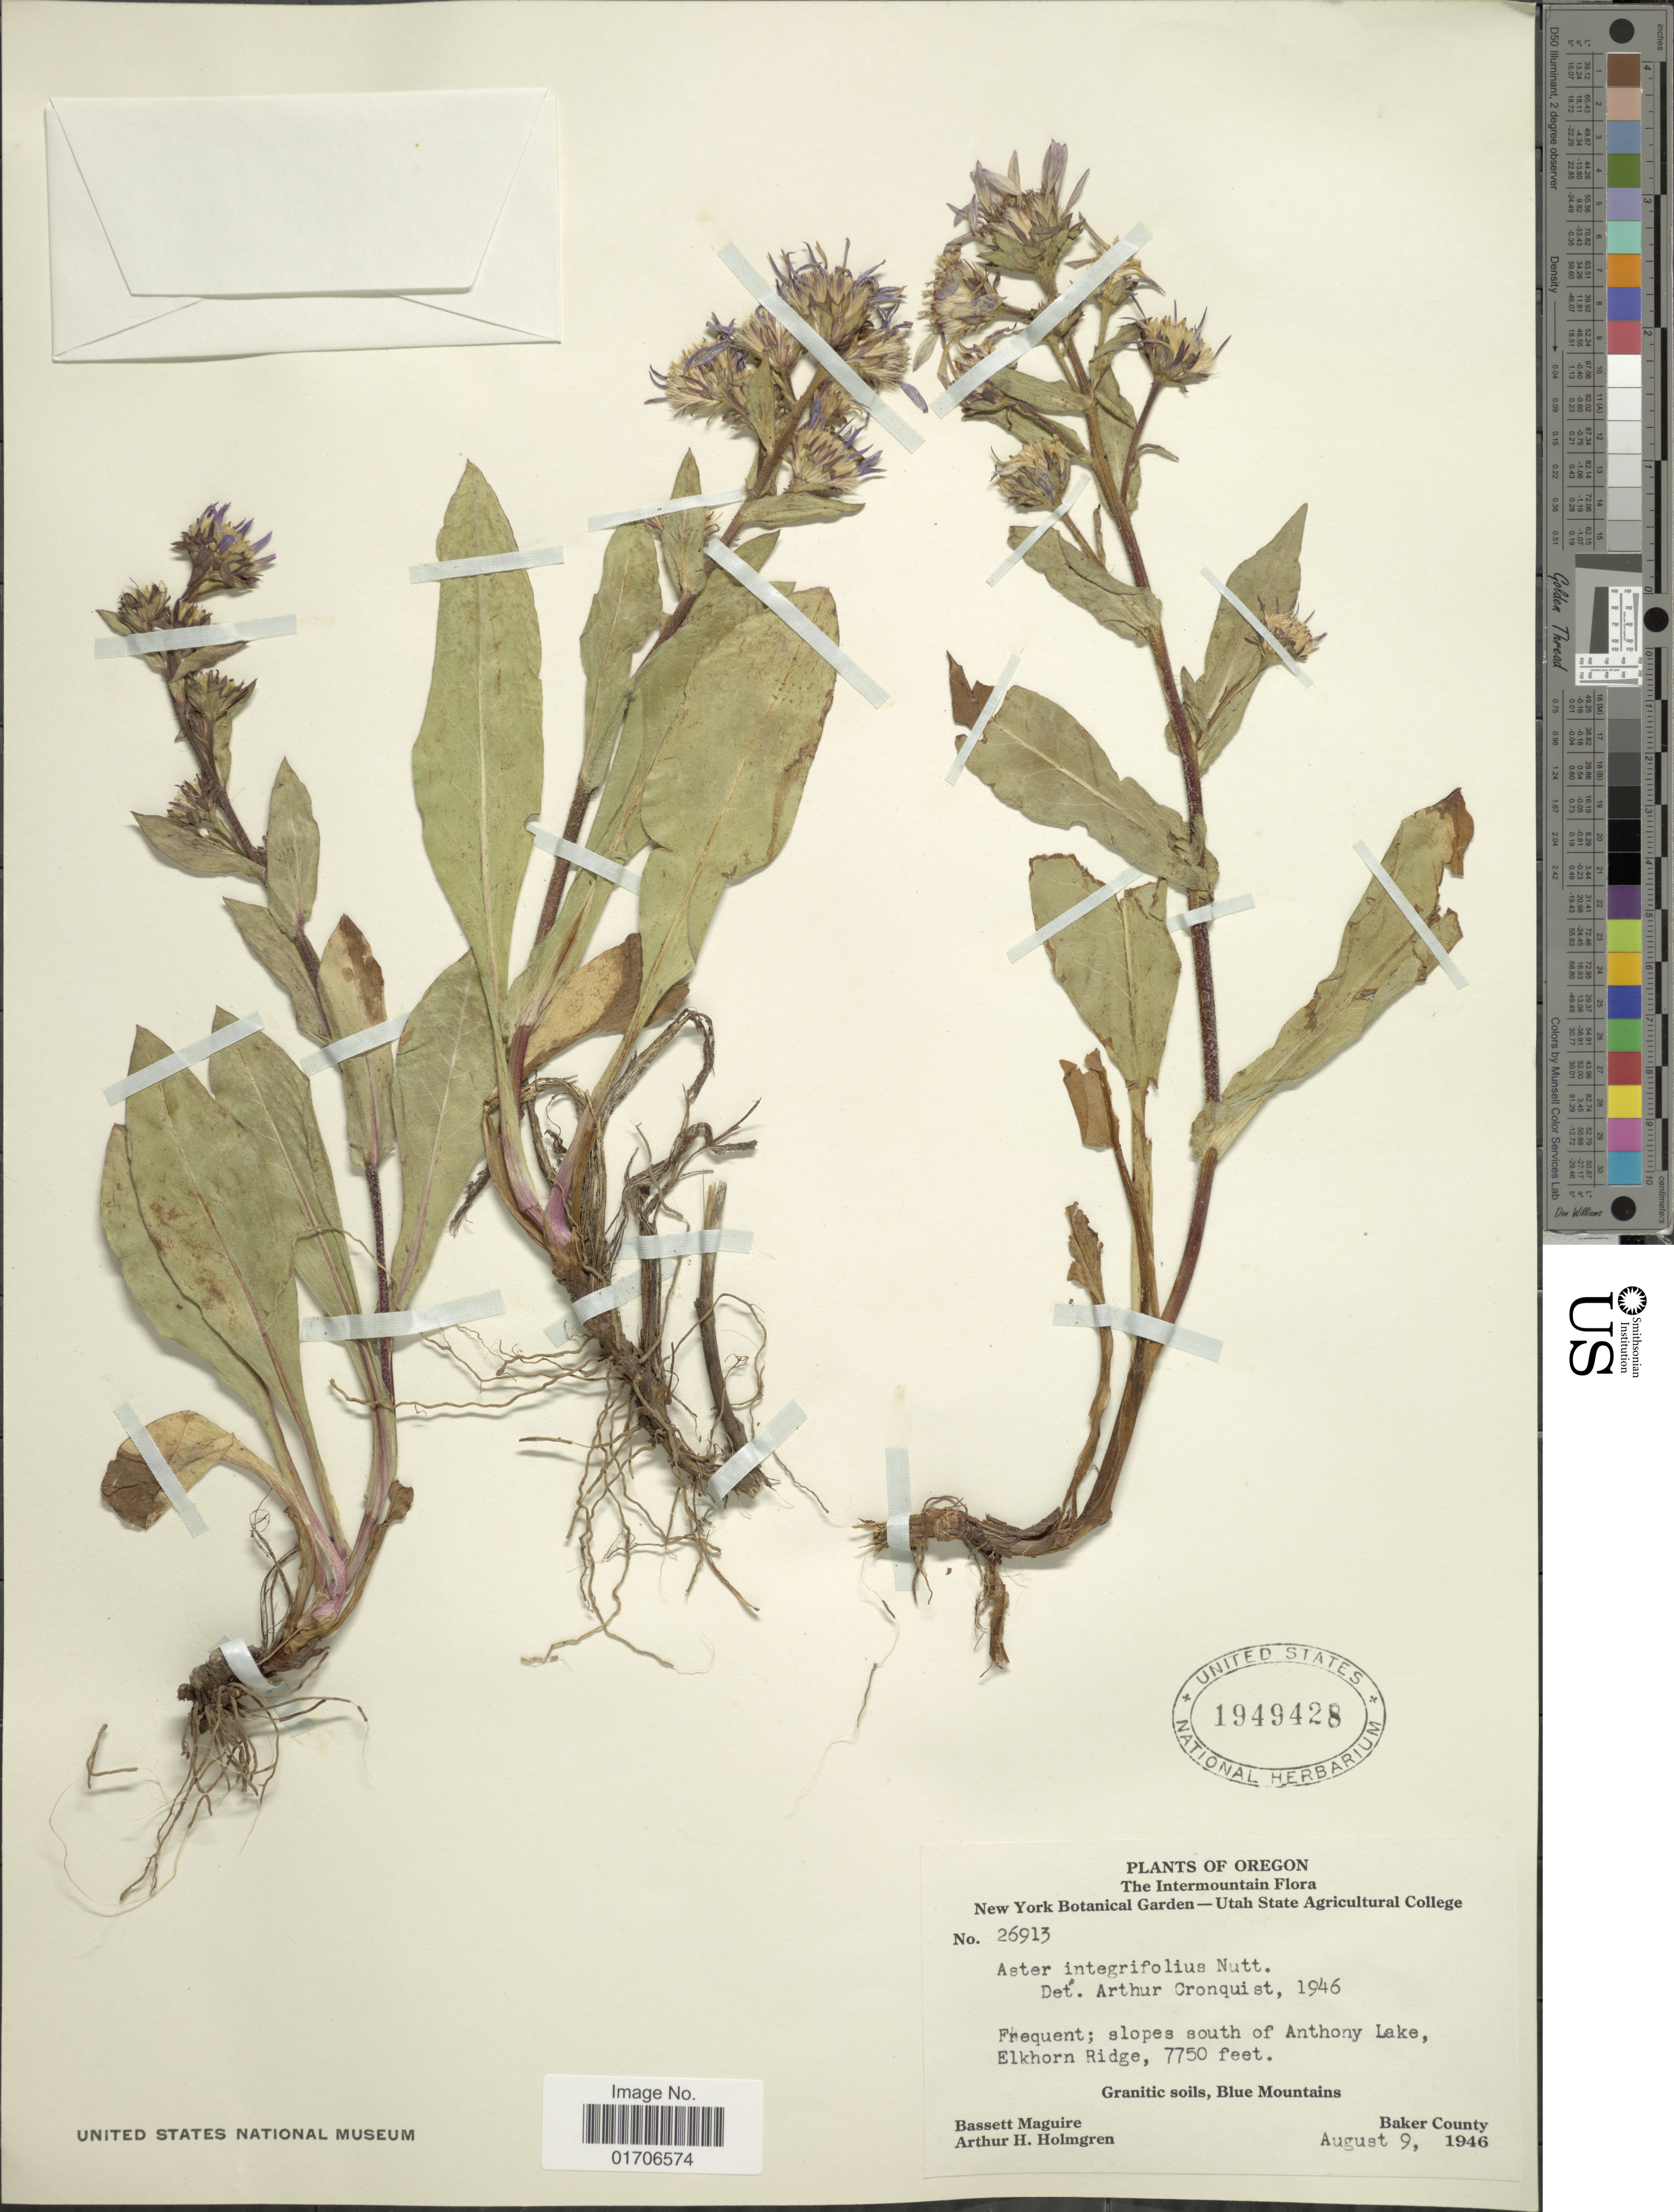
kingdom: Plantae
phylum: Tracheophyta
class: Magnoliopsida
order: Asterales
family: Asteraceae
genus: Eurybia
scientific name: Eurybia integrifolia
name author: (Nutt.) G.L. Nesom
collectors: B. Maguire & A. H. Holmgren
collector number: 26913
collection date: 1946-08-09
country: United States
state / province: Oregon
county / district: Baker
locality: The Intermountain. Frequent; slopes south of Anthony Lake, Elkhorn Ridge. Granitic soils, Blue Mountains. Baker County.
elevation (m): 2362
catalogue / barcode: US 1949428